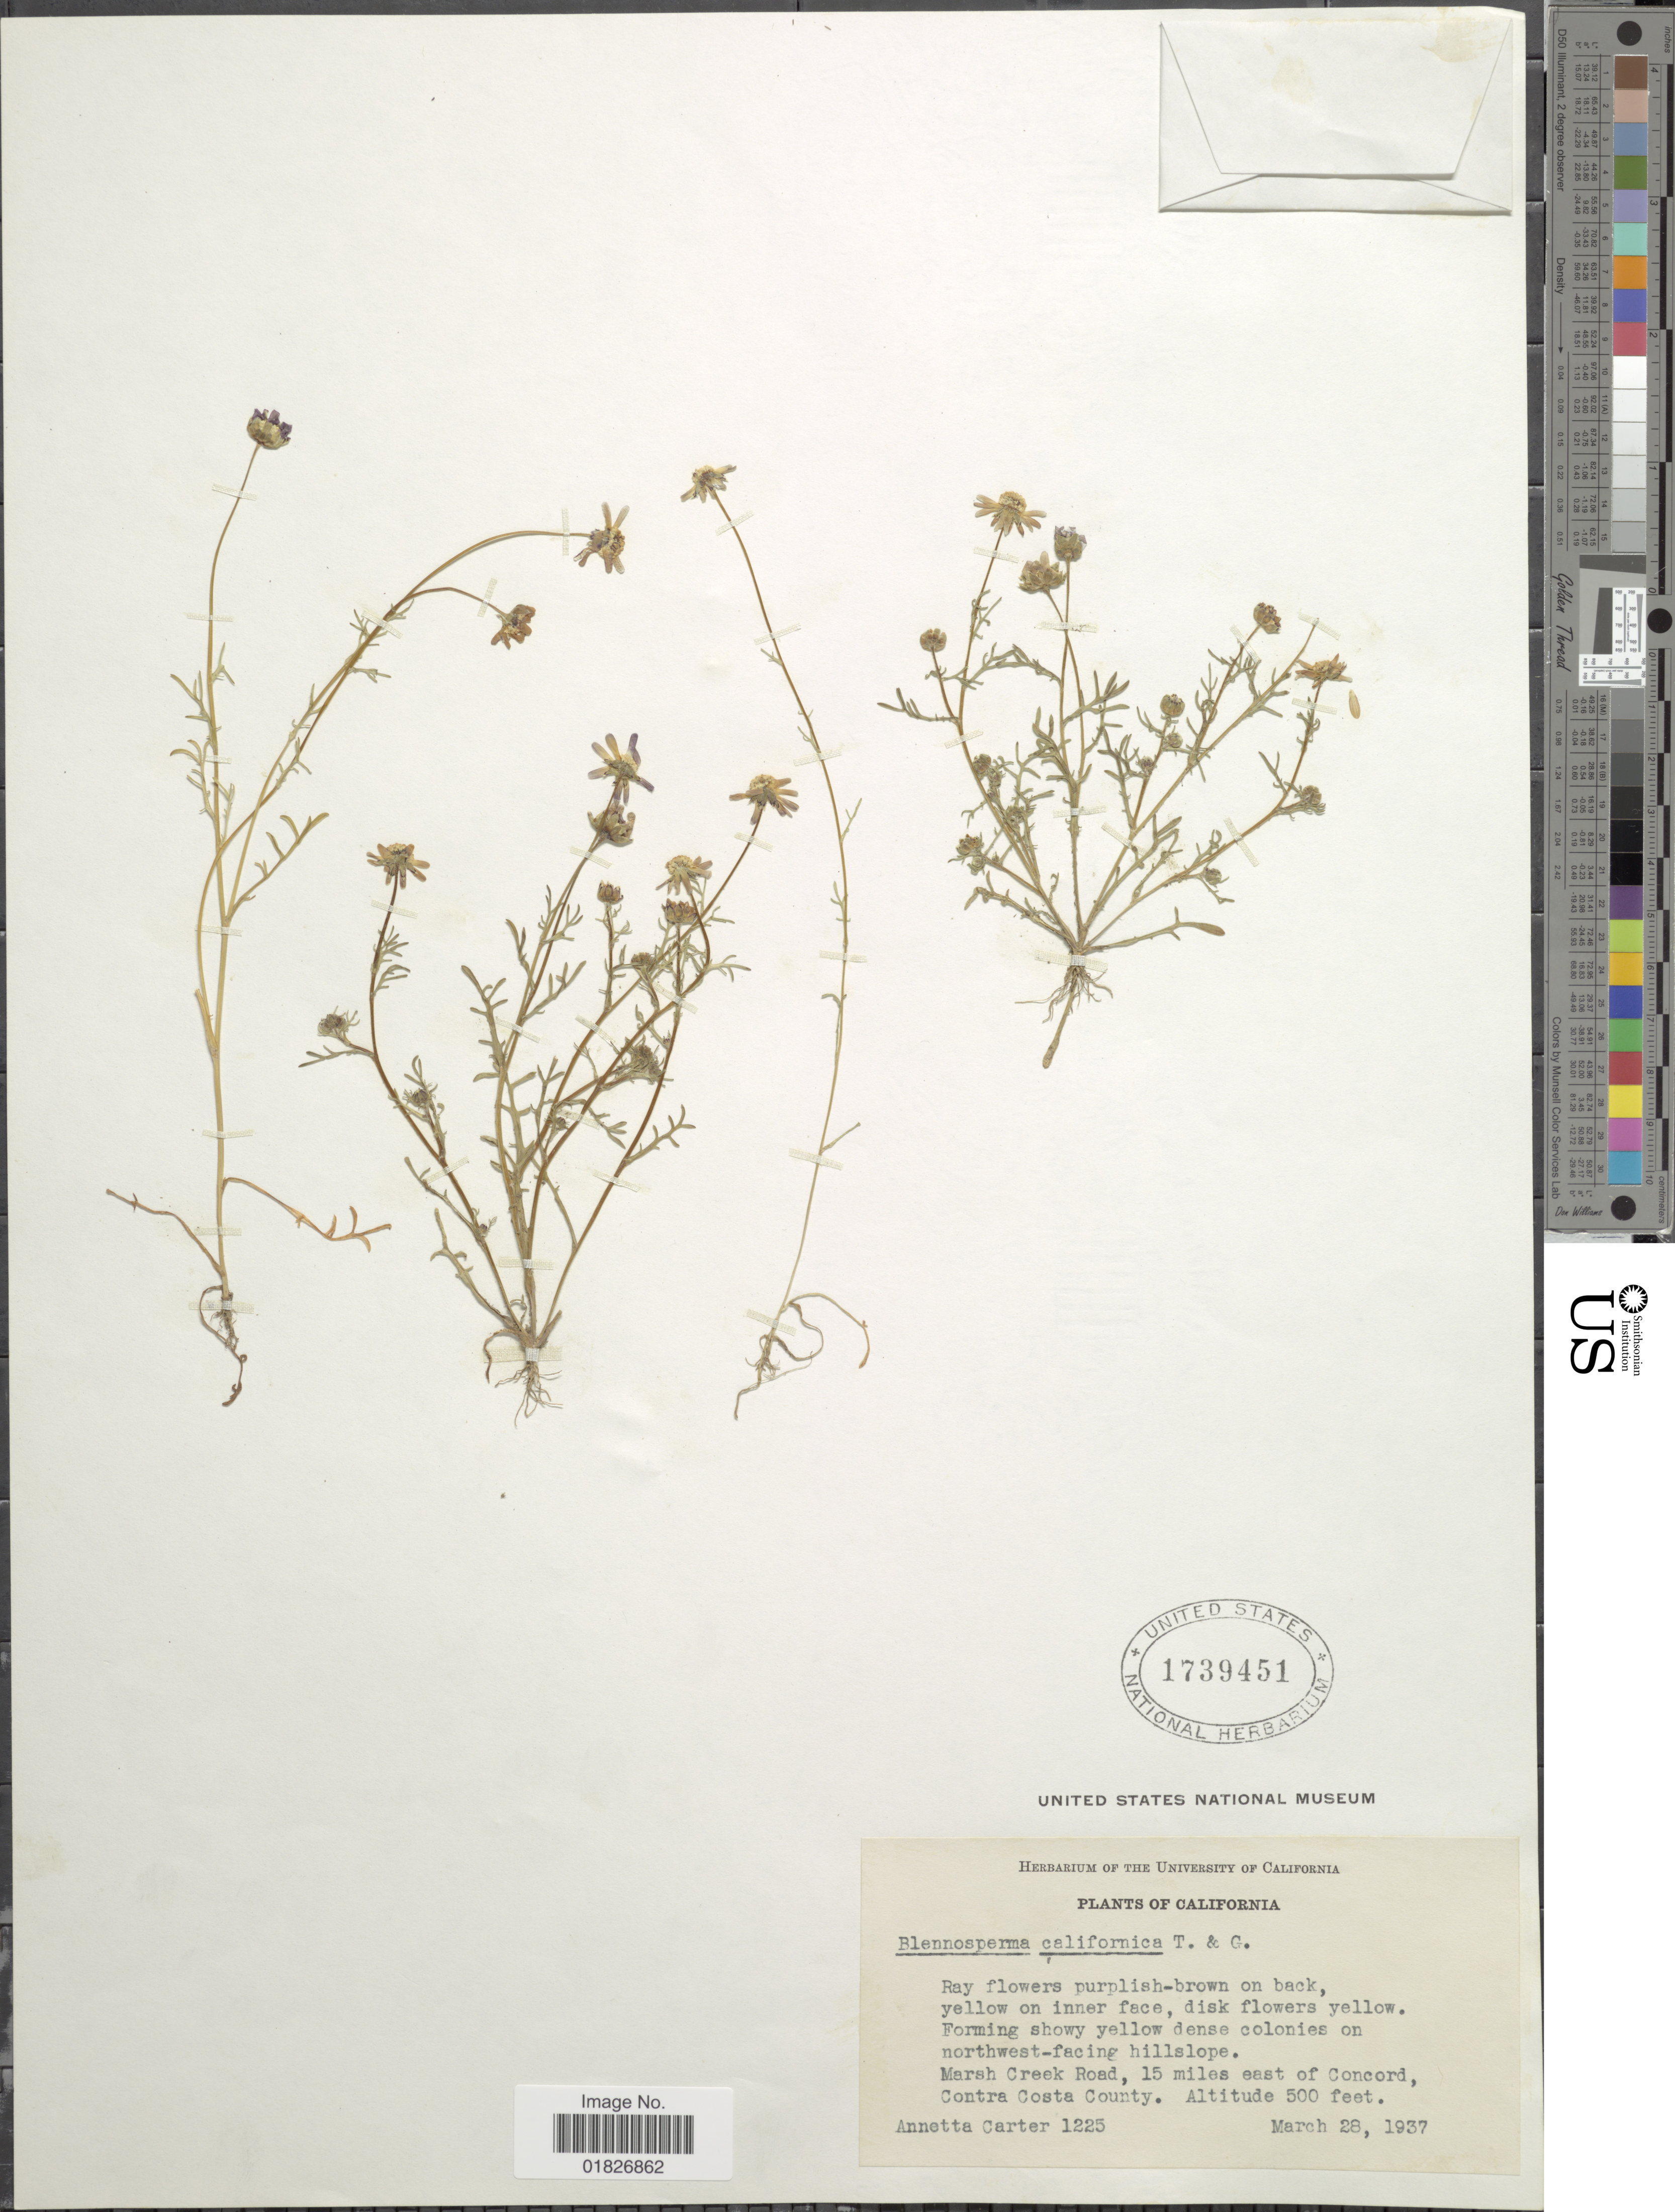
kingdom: Plantae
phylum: Tracheophyta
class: Magnoliopsida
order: Asterales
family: Asteraceae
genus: Blennosperma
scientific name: Blennosperma nanum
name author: (Hook.) S.F. Blake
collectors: A. M. Carter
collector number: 1225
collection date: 1937-03-28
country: United States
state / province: California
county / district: Contra Costa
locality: Marsh Creek Road, 15 miles east of Concord, Contra Costa County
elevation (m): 152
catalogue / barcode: US 1739451